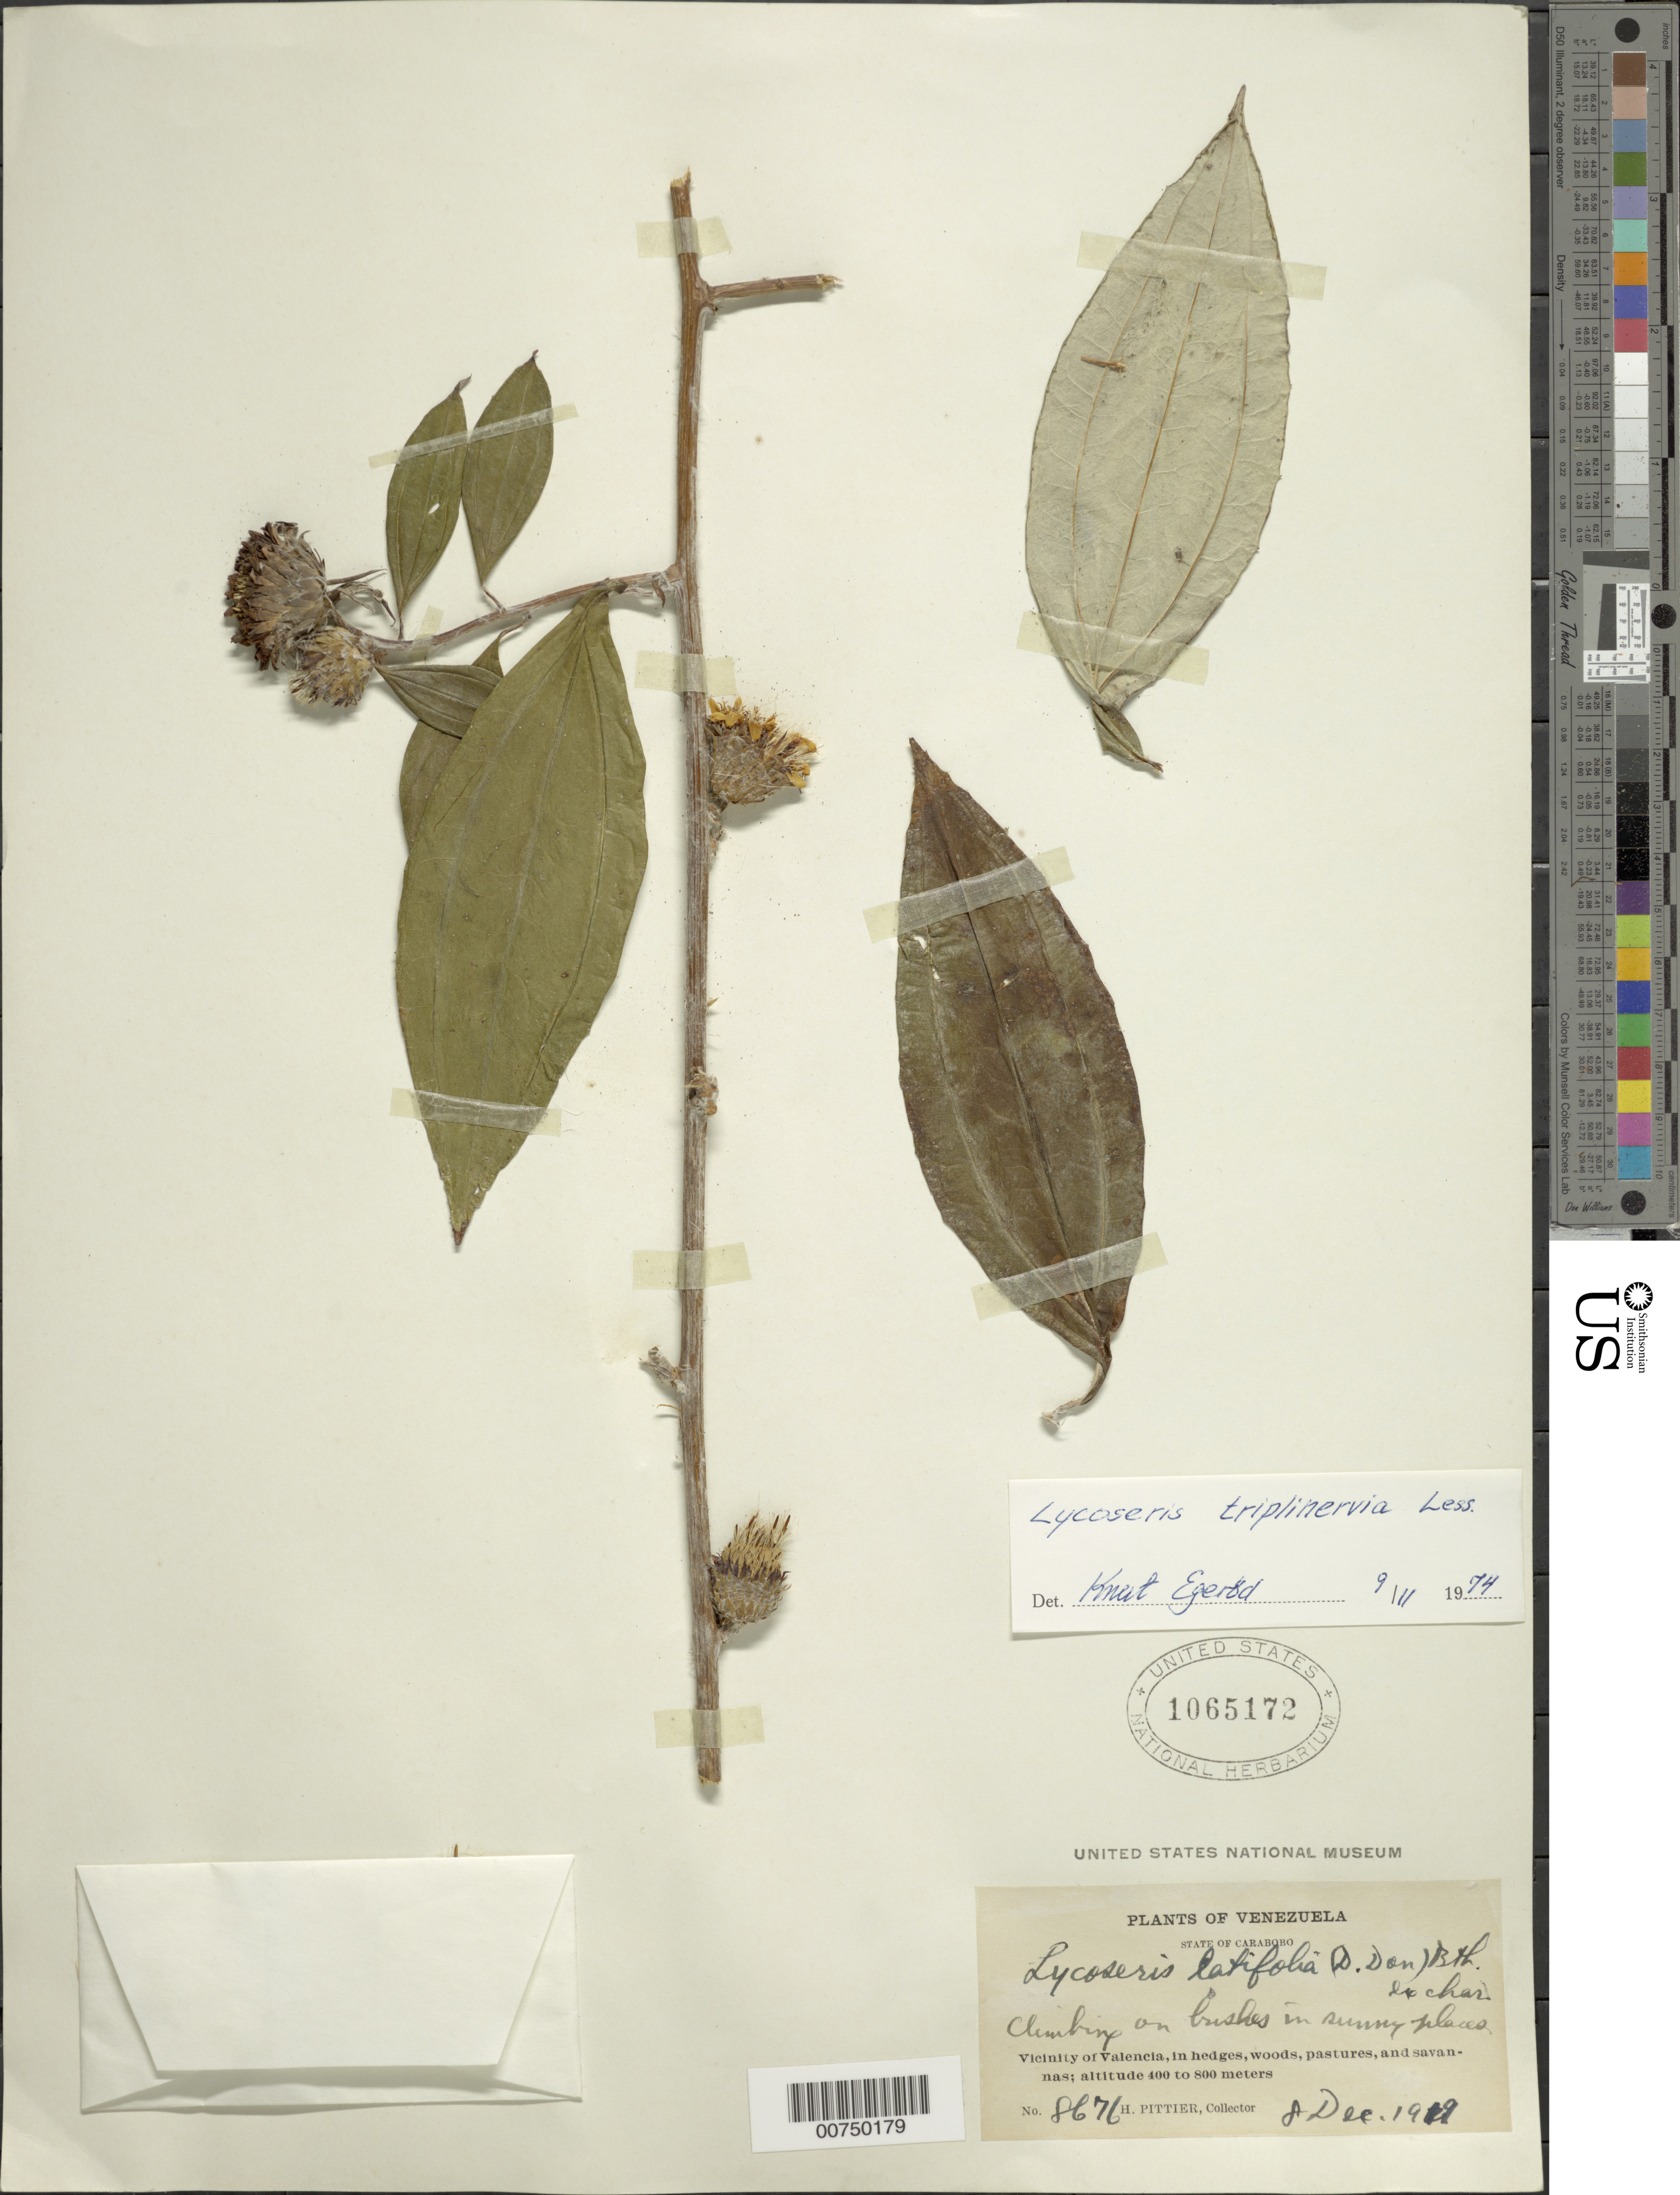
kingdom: Plantae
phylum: Tracheophyta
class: Magnoliopsida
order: Asterales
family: Asteraceae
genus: Lycoseris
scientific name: Lycoseris triplinervia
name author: Less.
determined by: Egerod, Knut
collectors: H. F. Pittier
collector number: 8676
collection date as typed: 8-Dec-19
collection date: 1919-12-08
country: Venezuela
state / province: Carabobo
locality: Valencia, vic.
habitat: Hedges, woods, pastures and savannas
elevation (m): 400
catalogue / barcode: US 1065172